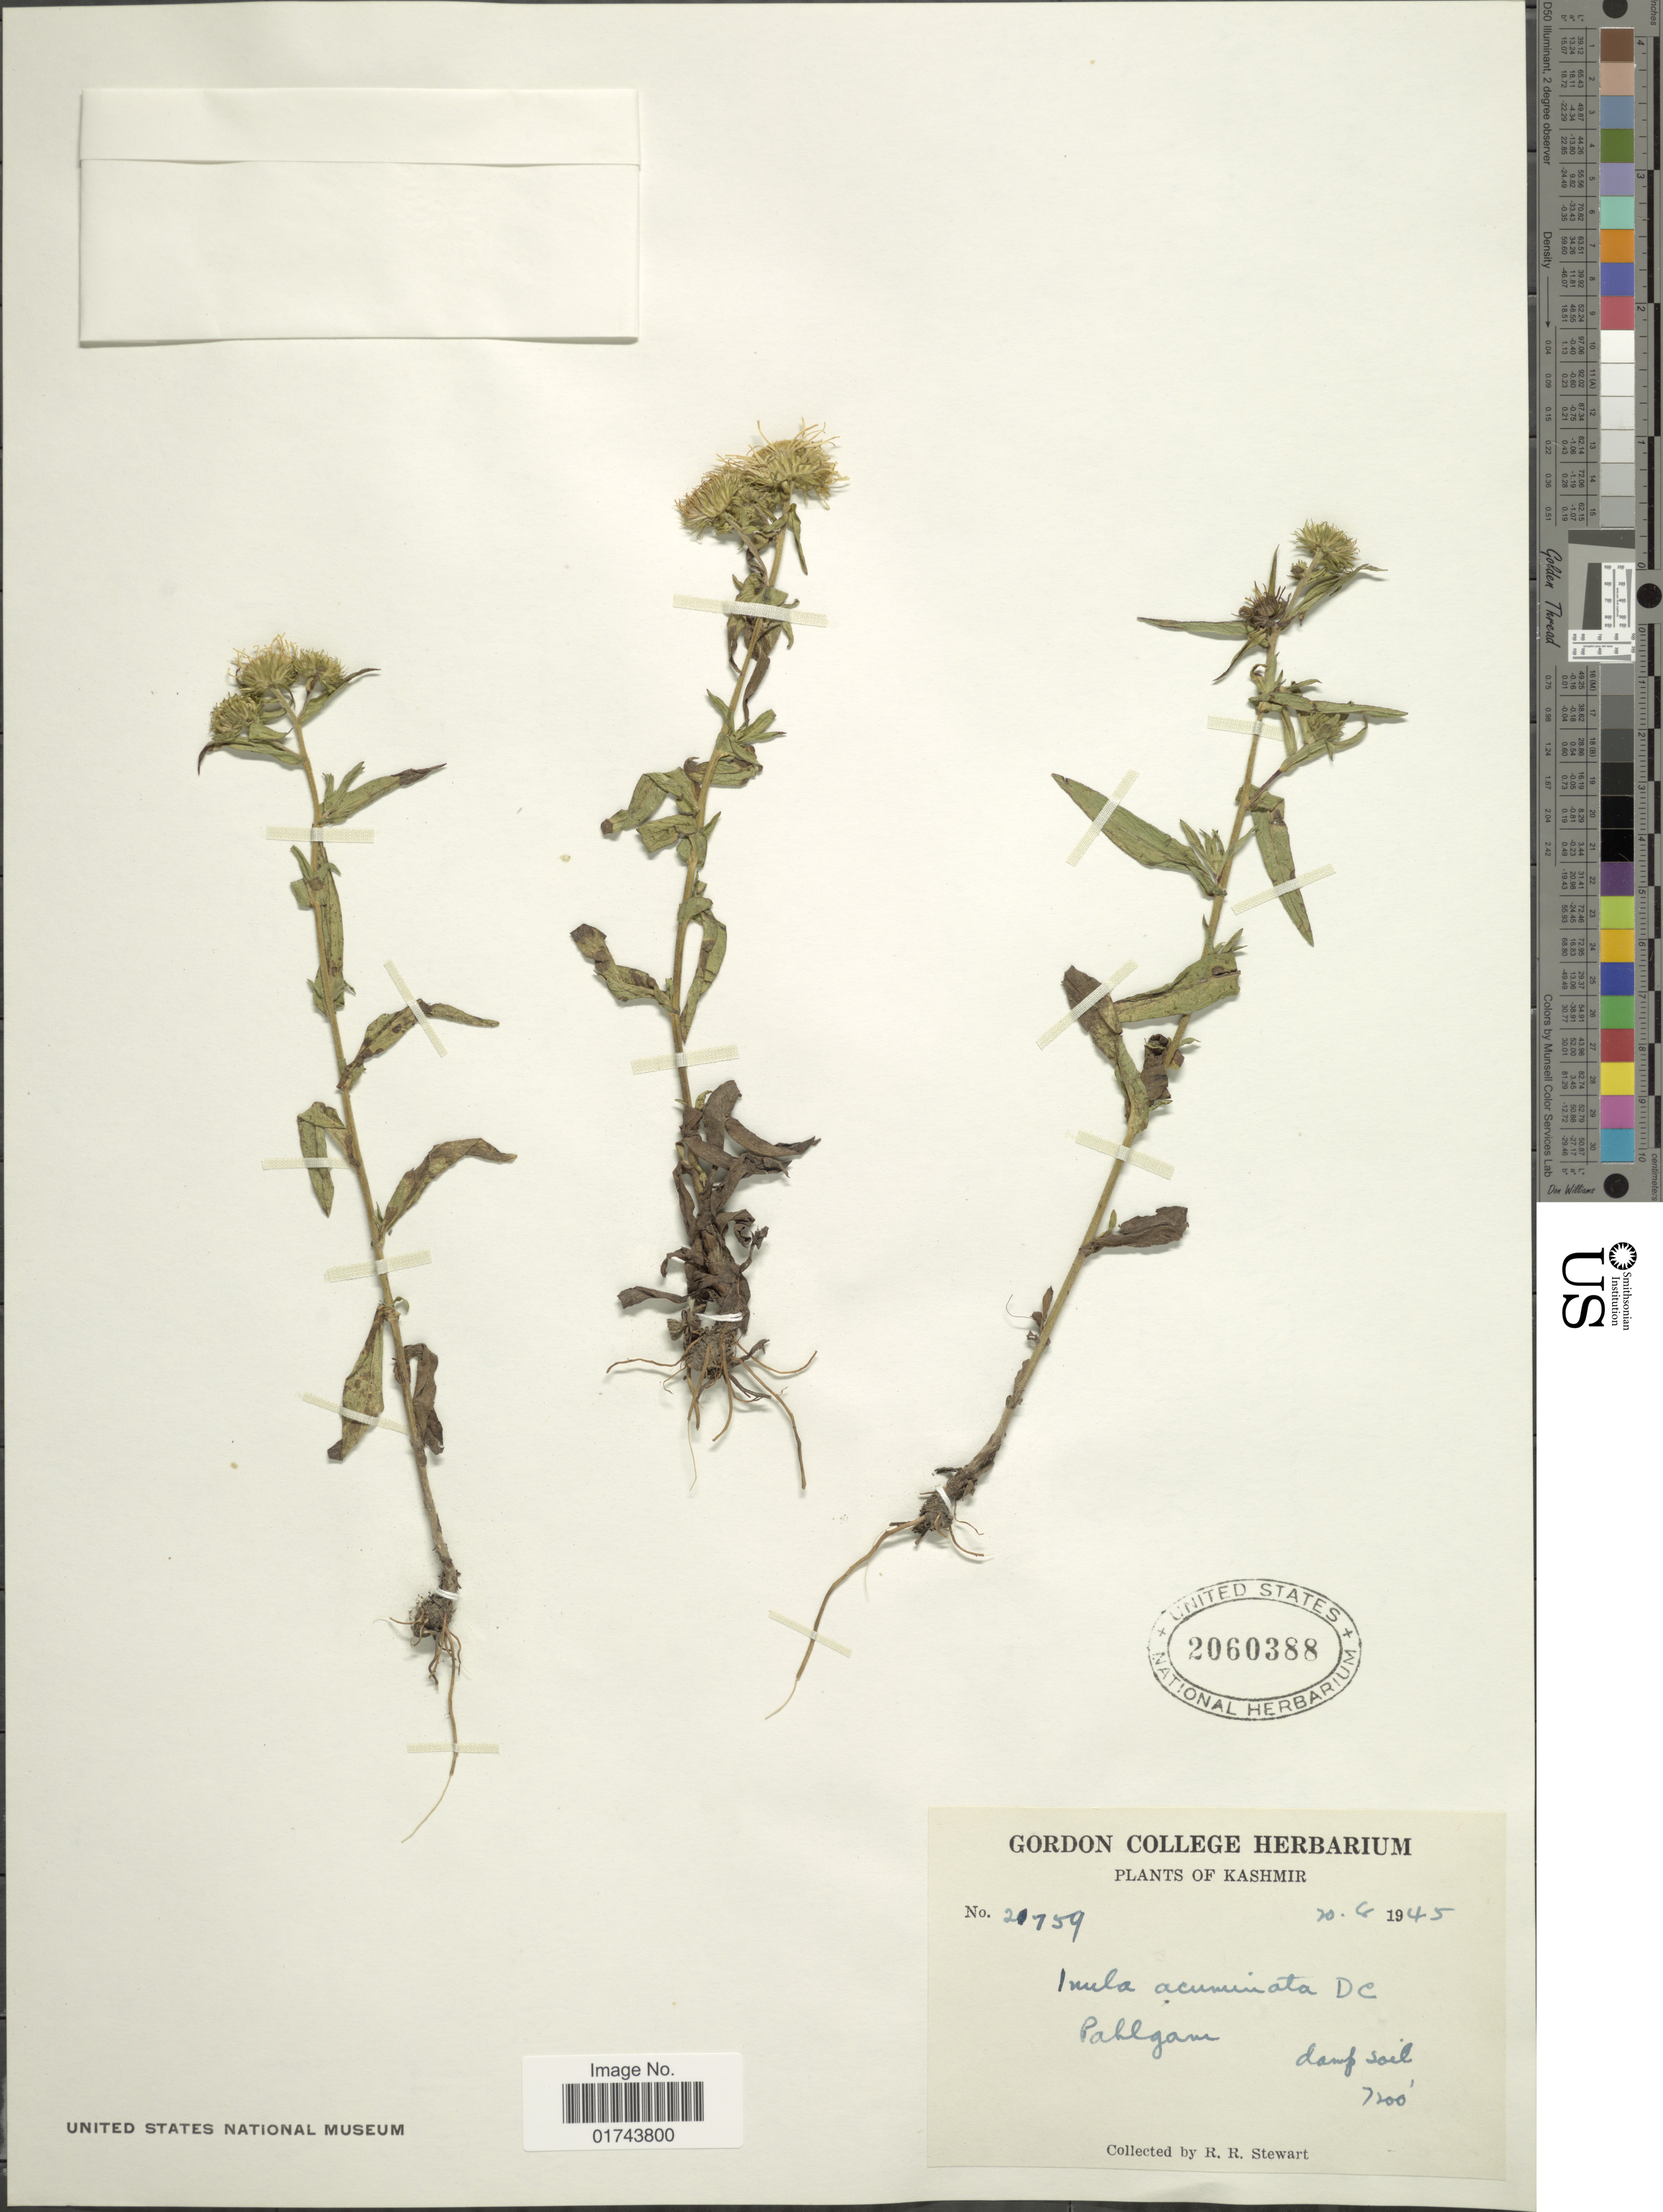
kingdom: Plantae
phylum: Tracheophyta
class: Magnoliopsida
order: Asterales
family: Asteraceae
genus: Inula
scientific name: Inula acuminata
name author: Royle ex DC.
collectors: R. R. Stewart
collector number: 20759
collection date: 1945-04-20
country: India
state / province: Jammu and Kashmir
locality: Kashmir, Pahlgam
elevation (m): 2195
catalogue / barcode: US 2060388